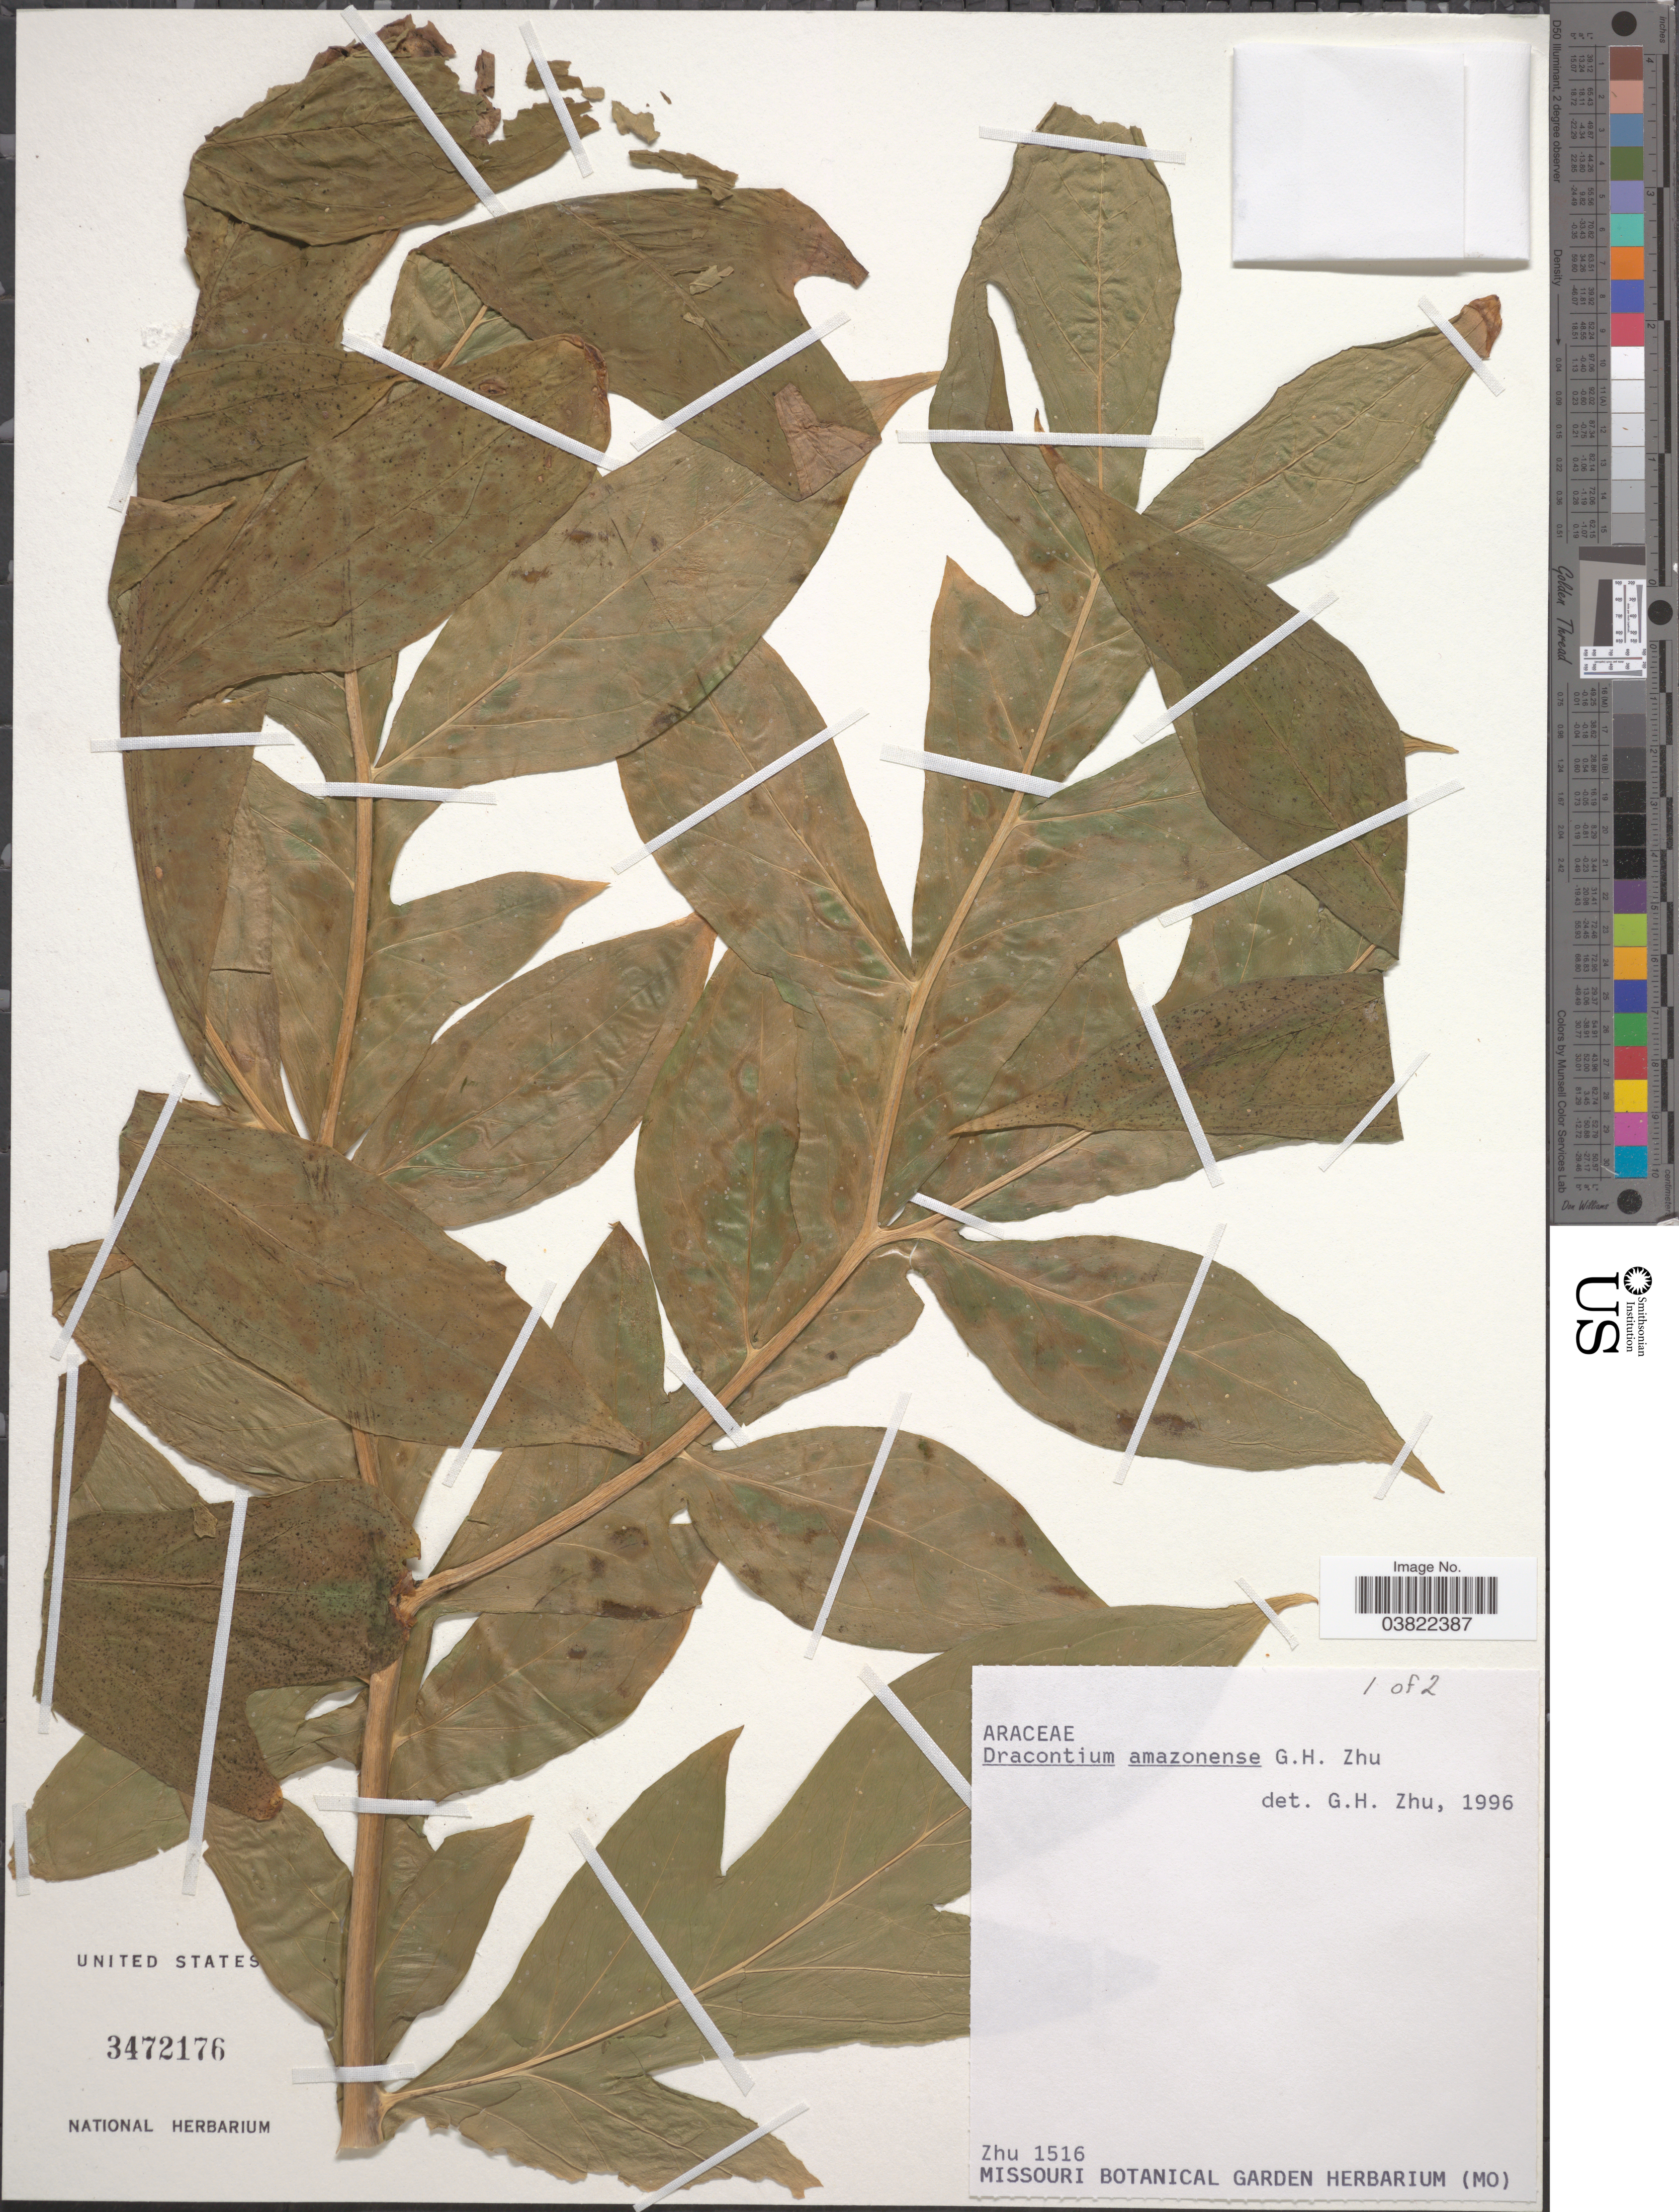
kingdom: Plantae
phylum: Tracheophyta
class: Liliopsida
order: Alismatales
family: Araceae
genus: Dracontium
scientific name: Dracontium amazonense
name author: G.H. Zhu & Croat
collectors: G. H. Zhu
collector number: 1516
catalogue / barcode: US 3472176